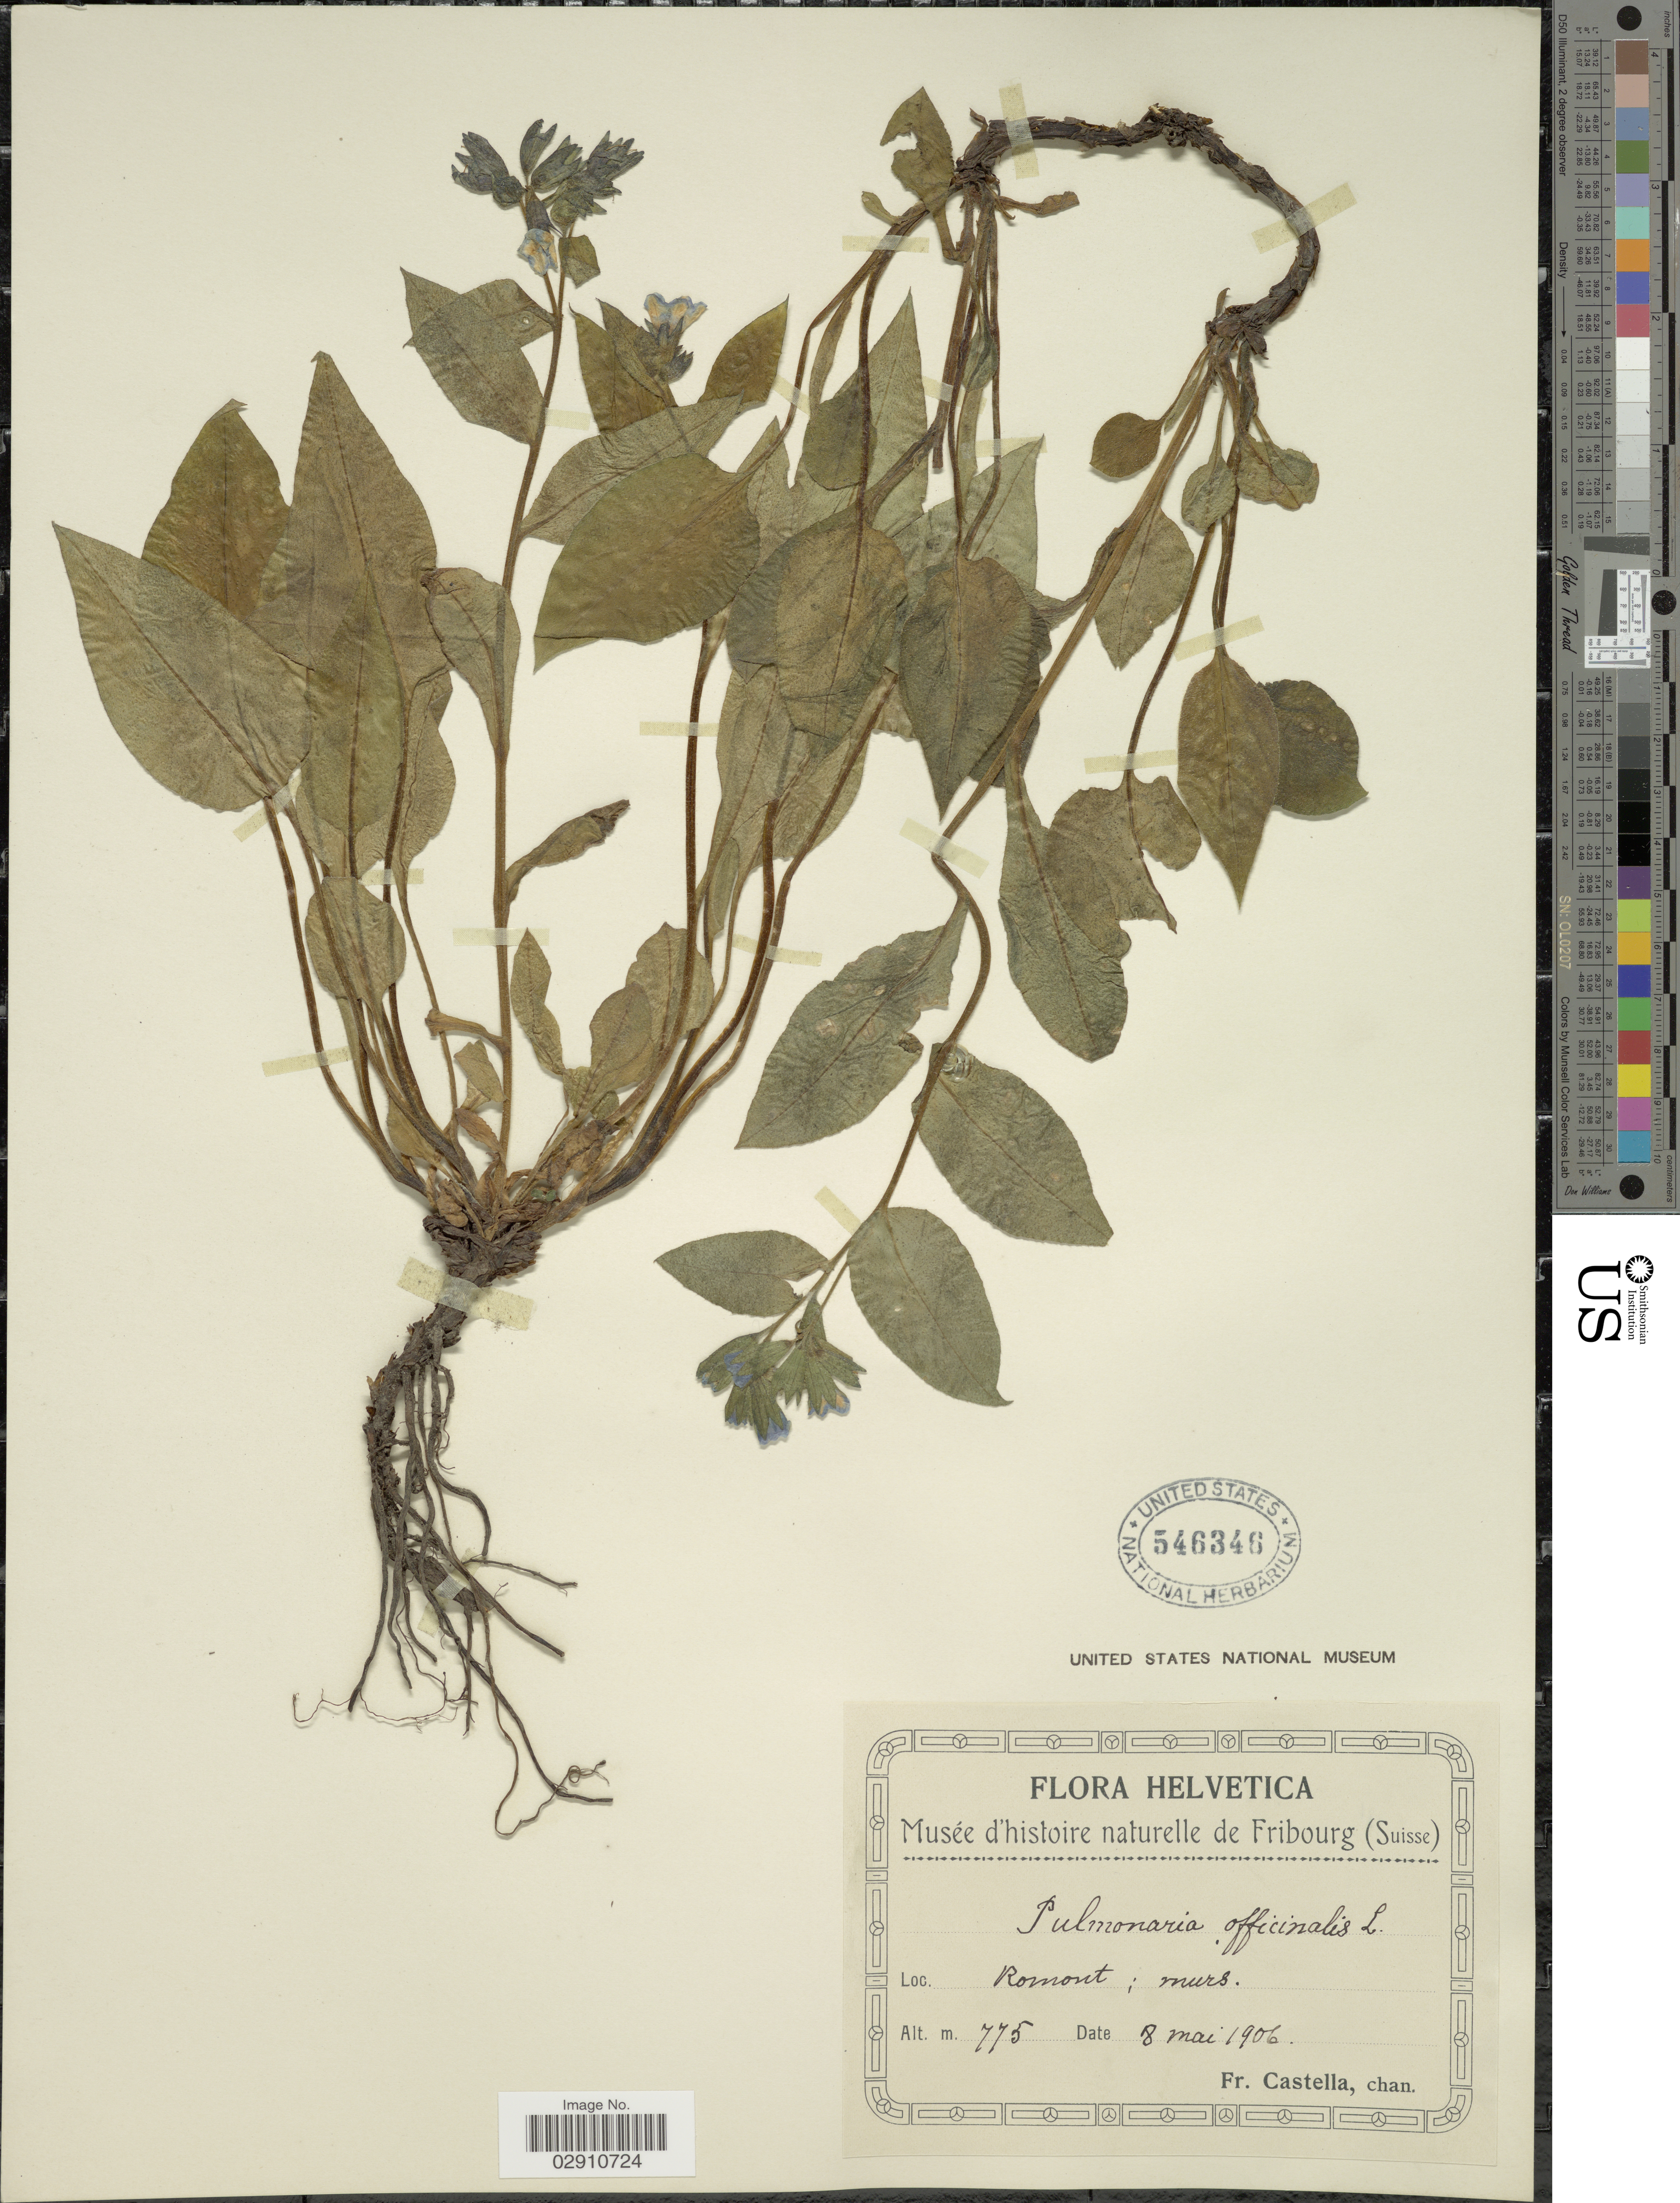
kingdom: Plantae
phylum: Tracheophyta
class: Magnoliopsida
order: Boraginales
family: Boraginaceae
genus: Pulmonaria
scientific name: Pulmonaria officinalis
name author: L.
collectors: Fr. Castella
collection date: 1906-05-08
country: Switzerland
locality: Helvetica. Romont.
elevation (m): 775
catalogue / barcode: US 546346